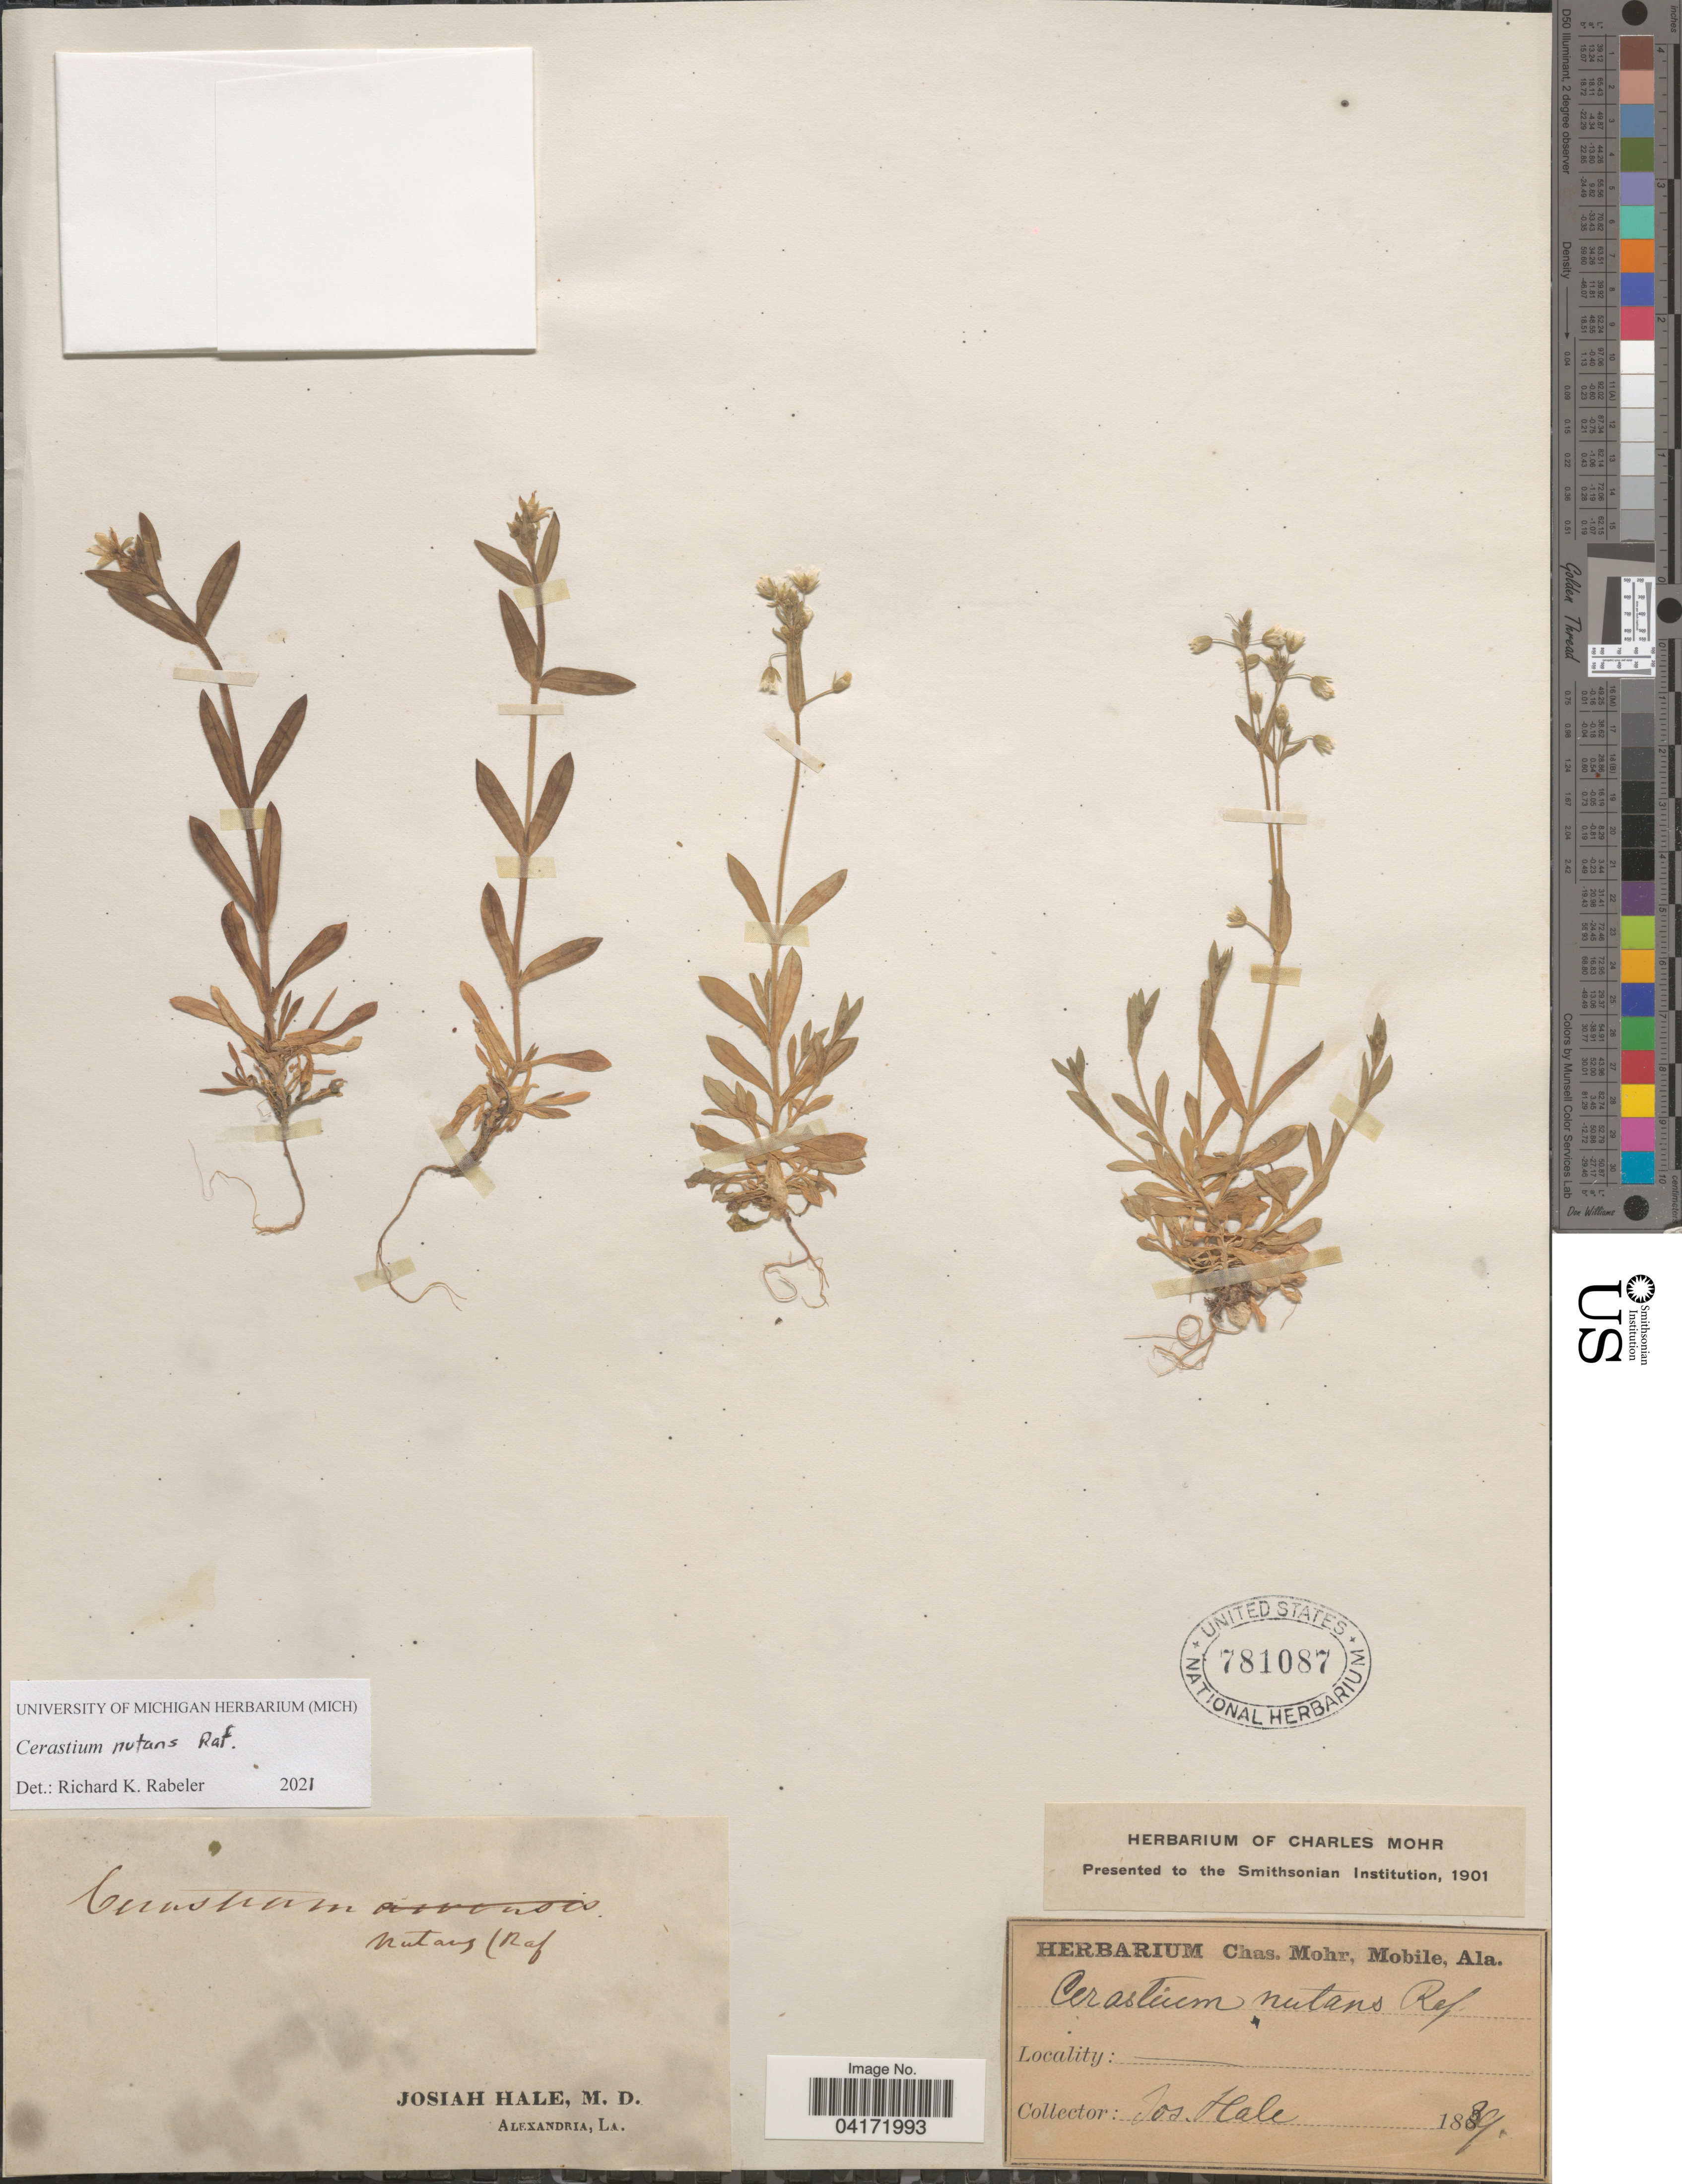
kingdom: Plantae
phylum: Tracheophyta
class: Magnoliopsida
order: Caryophyllales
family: Caryophyllaceae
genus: Cerastium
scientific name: Cerastium nutans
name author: Raf.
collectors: J. Hale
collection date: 1839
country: United States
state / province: Louisiana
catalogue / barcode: US 781087